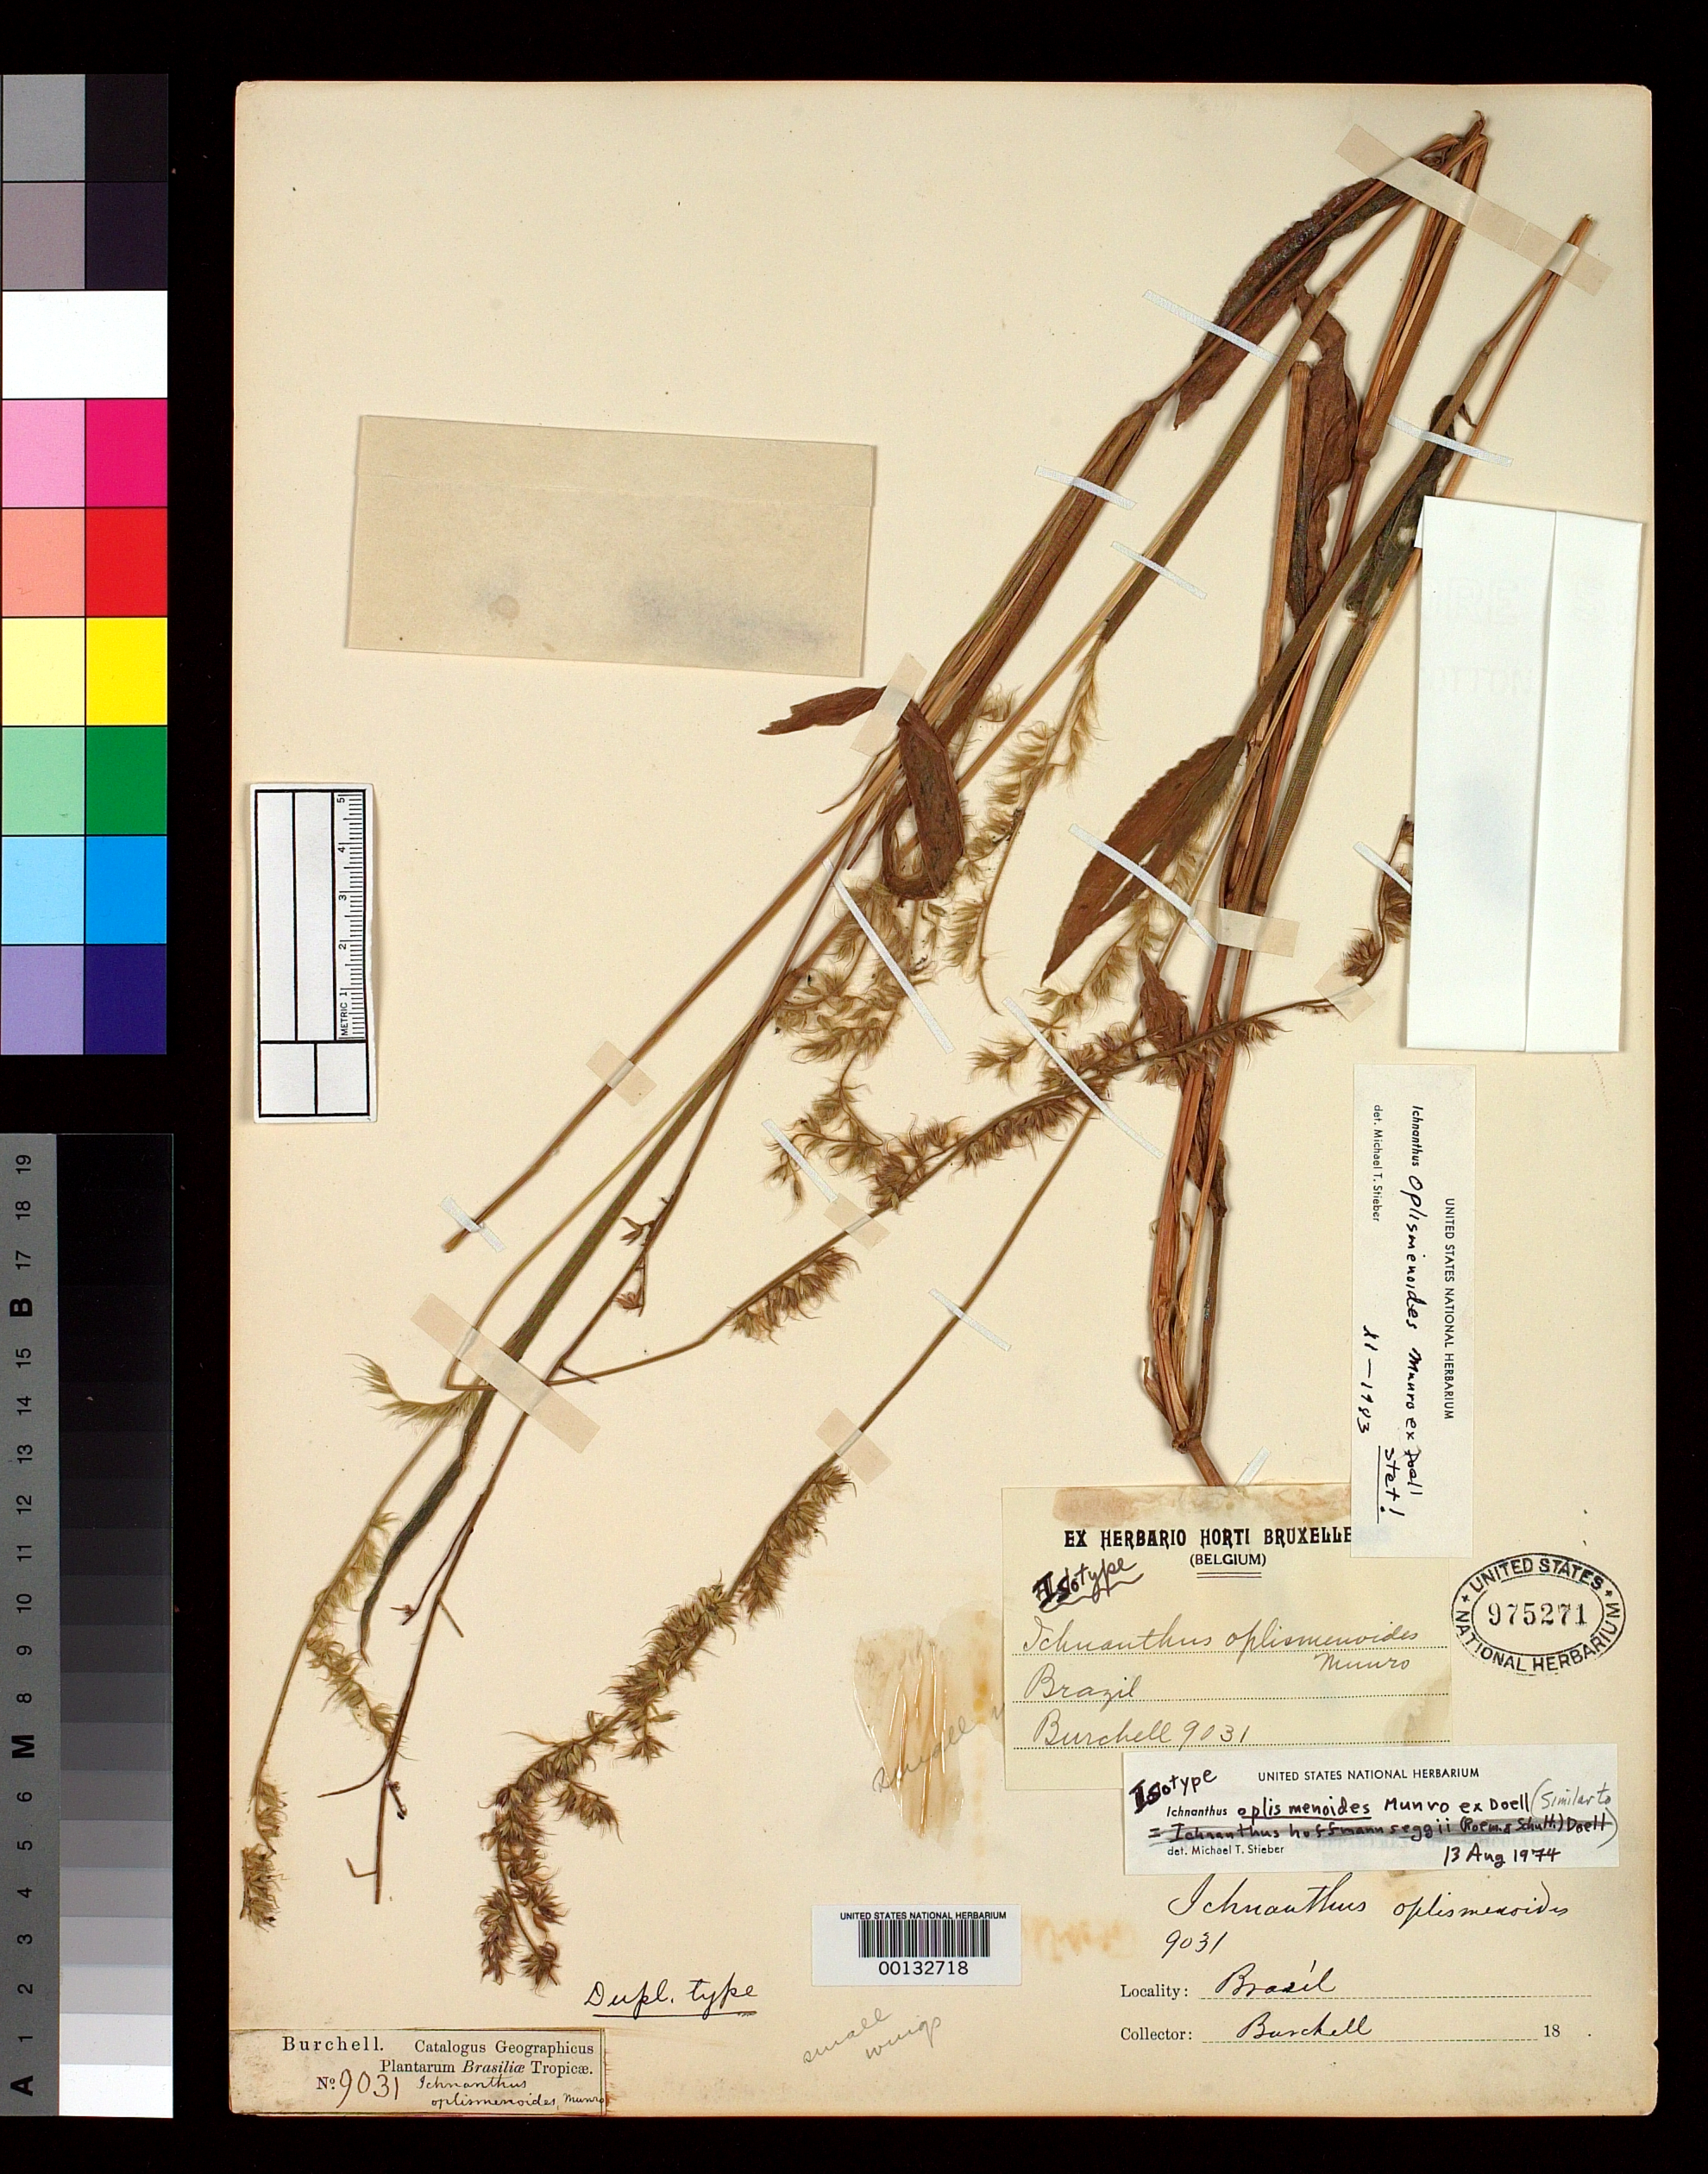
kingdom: Plantae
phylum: Tracheophyta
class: Liliopsida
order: Poales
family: Poaceae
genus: Ichnanthus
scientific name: Ichnanthus oplismenoides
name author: Munro ex Döll in Mart.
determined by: Stieber, M. T.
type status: Isotype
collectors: W. J. Burchell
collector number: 9031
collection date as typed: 18--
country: Brazil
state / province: Minas Gerais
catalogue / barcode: US 975271